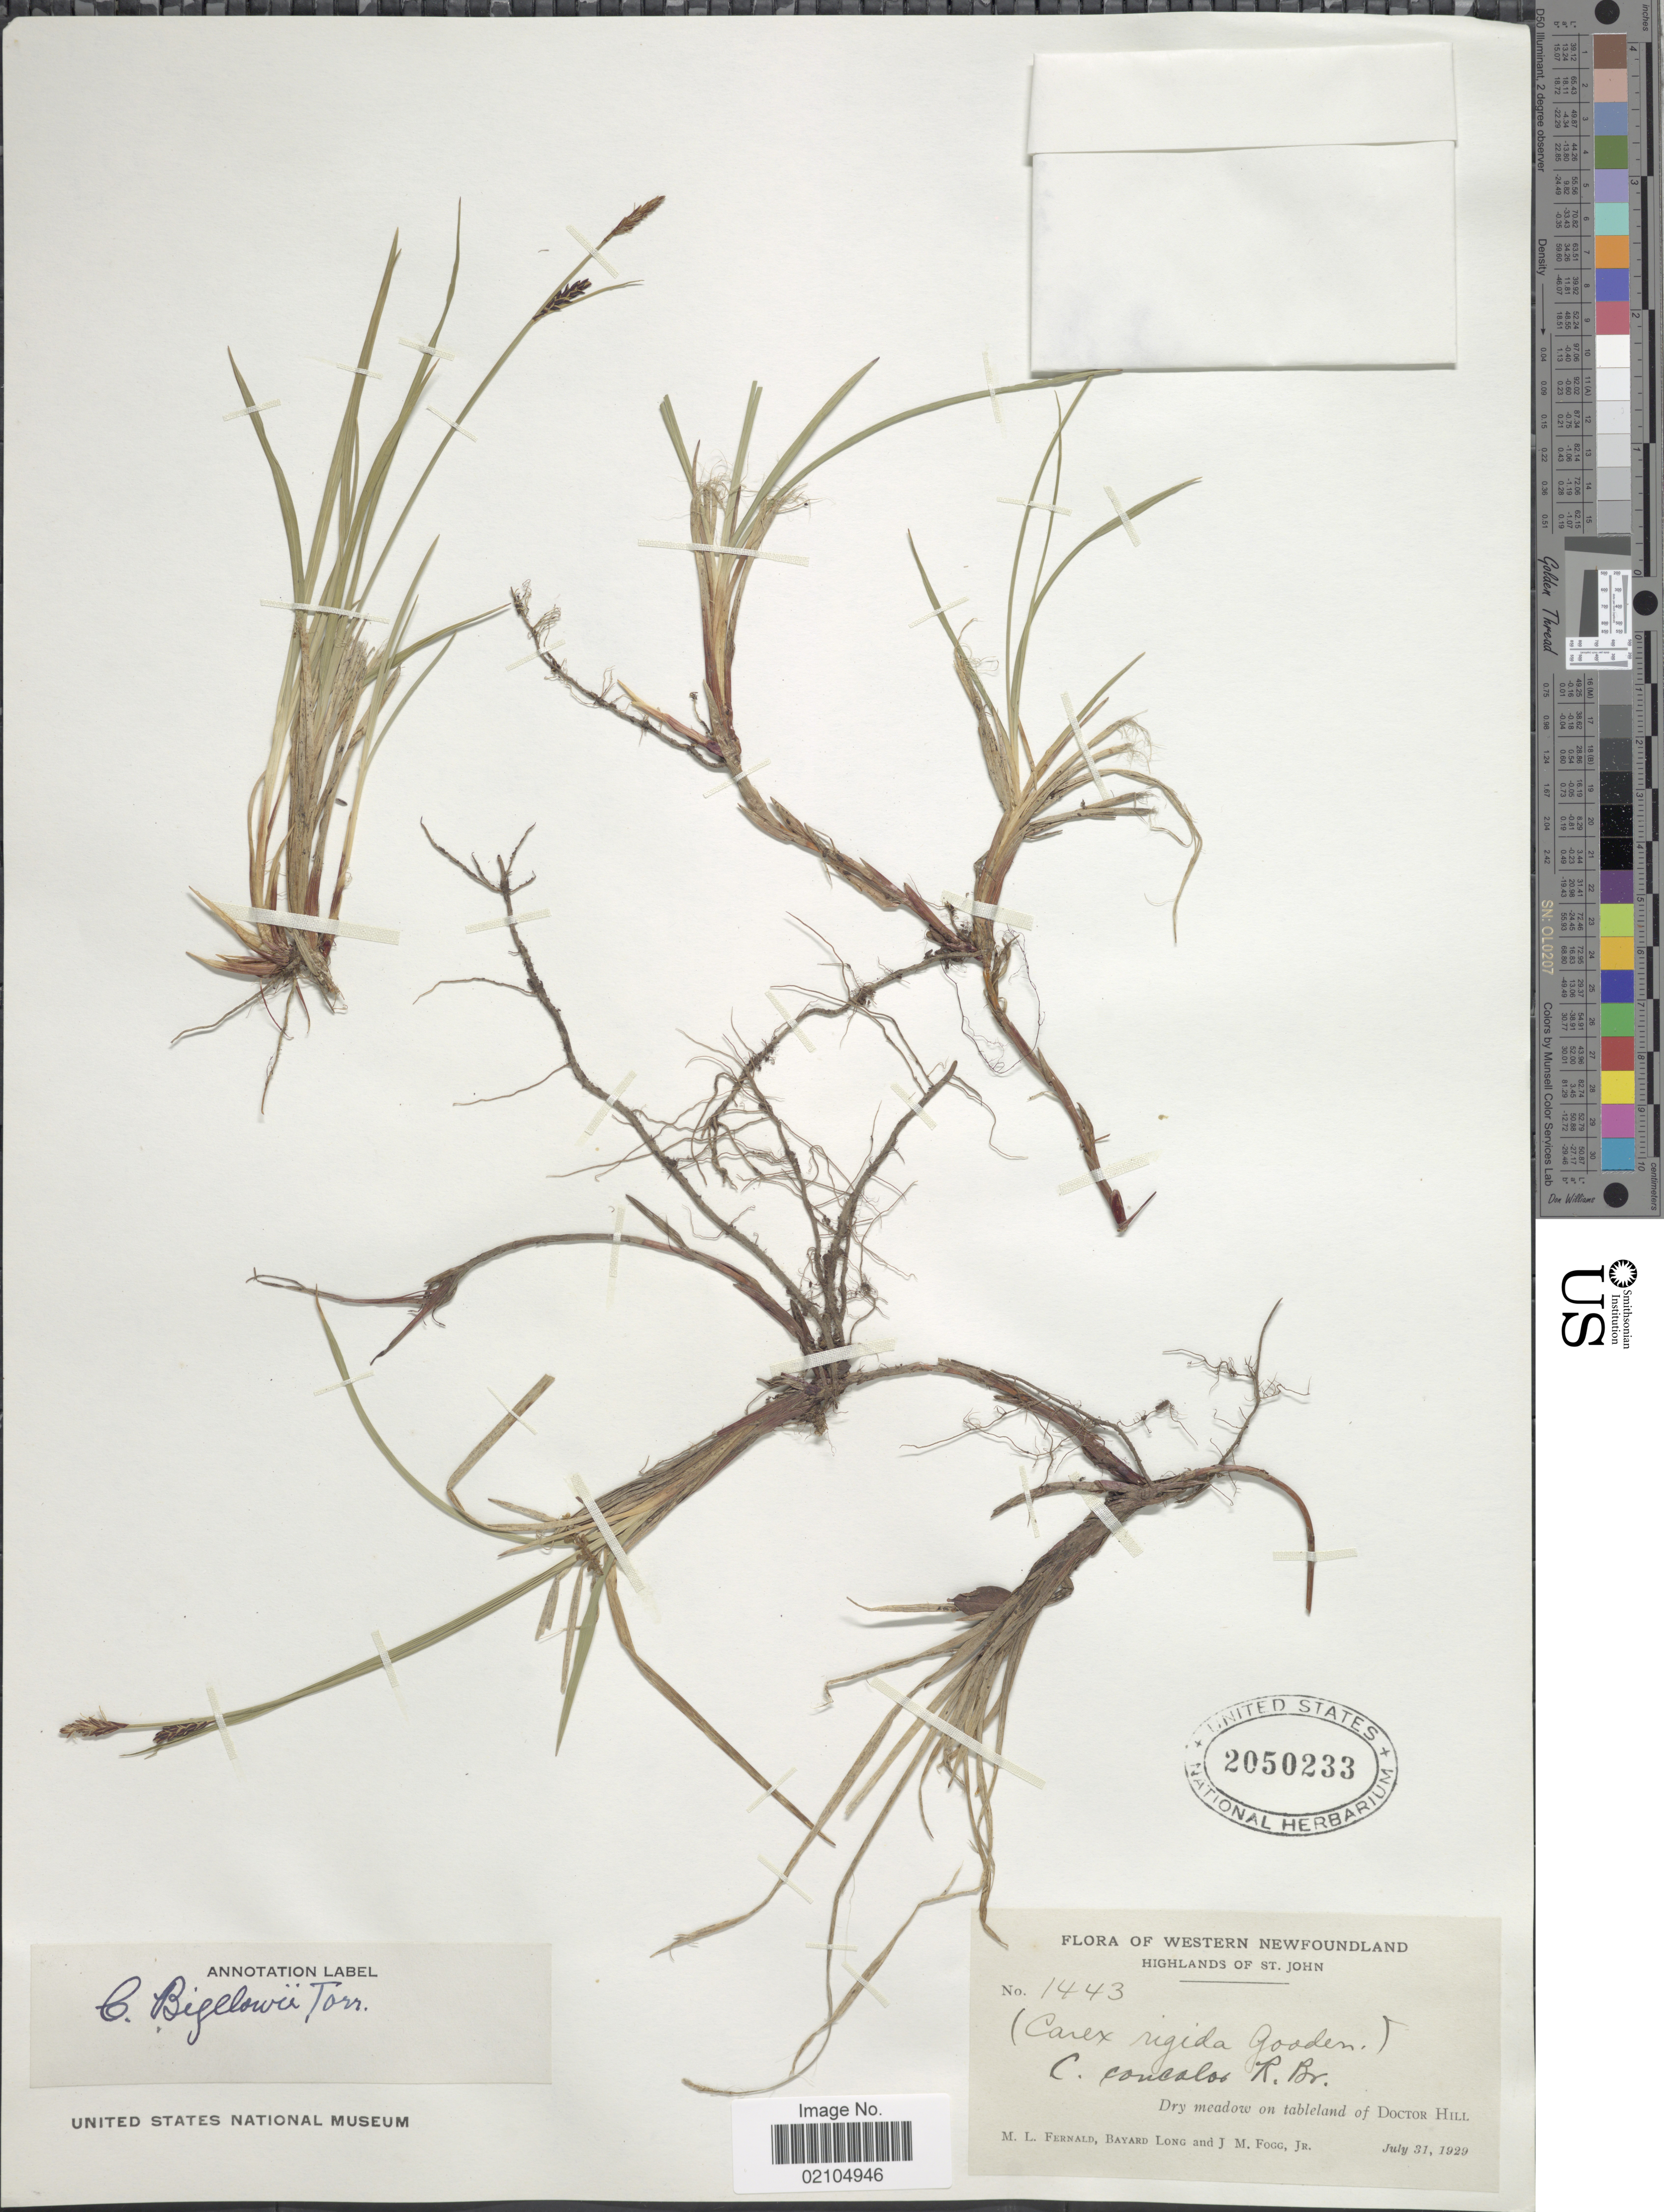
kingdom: Plantae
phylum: Tracheophyta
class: Liliopsida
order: Poales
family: Cyperaceae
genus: Carex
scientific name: Carex bigelowii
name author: Torr. ex Schwein.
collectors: M. L. Fernald, B. Long & J. Fogg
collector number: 1443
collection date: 1929-07-31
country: Canada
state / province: Newfoundland and Labrador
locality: Western Newfoundland, Highlands of St. John, dry meadow on tableland of Doctor Hill.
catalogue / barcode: US 2050233